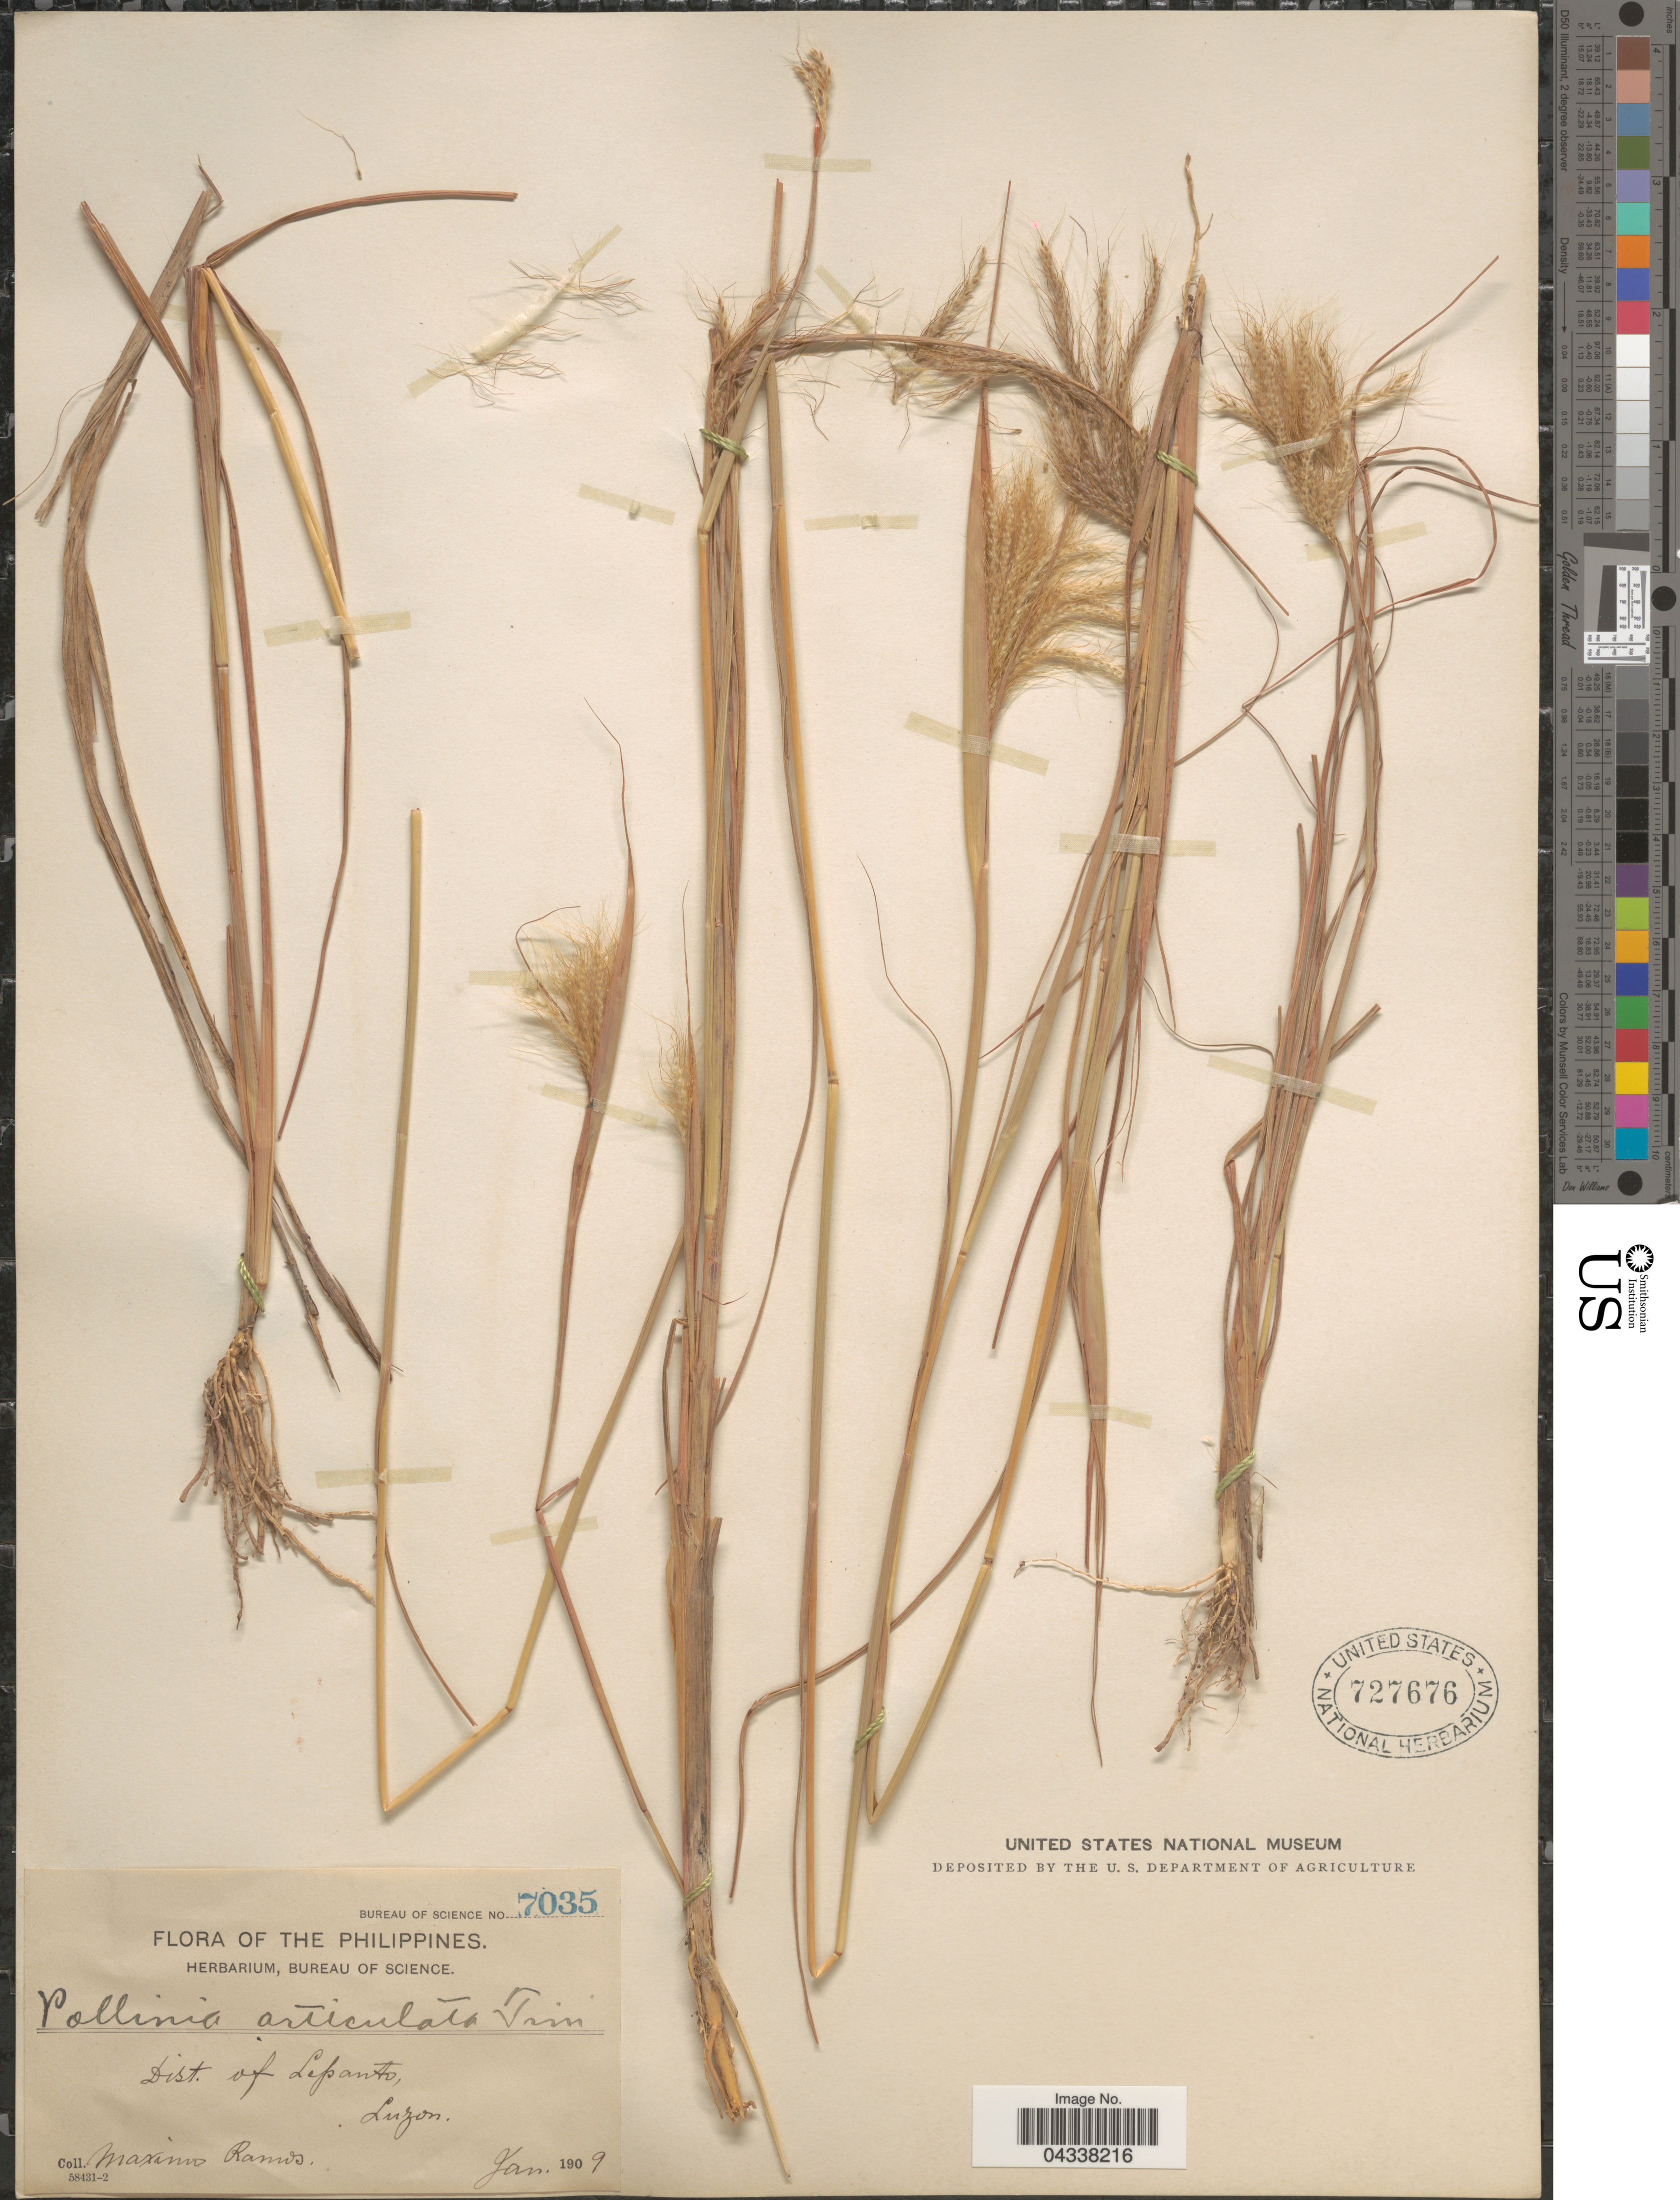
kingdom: Plantae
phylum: Tracheophyta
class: Liliopsida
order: Poales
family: Poaceae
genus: Pseudopogonatherum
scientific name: Pseudopogonatherum contortum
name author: A. Camus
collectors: M. Ramos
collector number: Bureau of Science 7035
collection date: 1909-01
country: Philippines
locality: Dist. of Lepanto, Luzon.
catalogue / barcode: US 727676